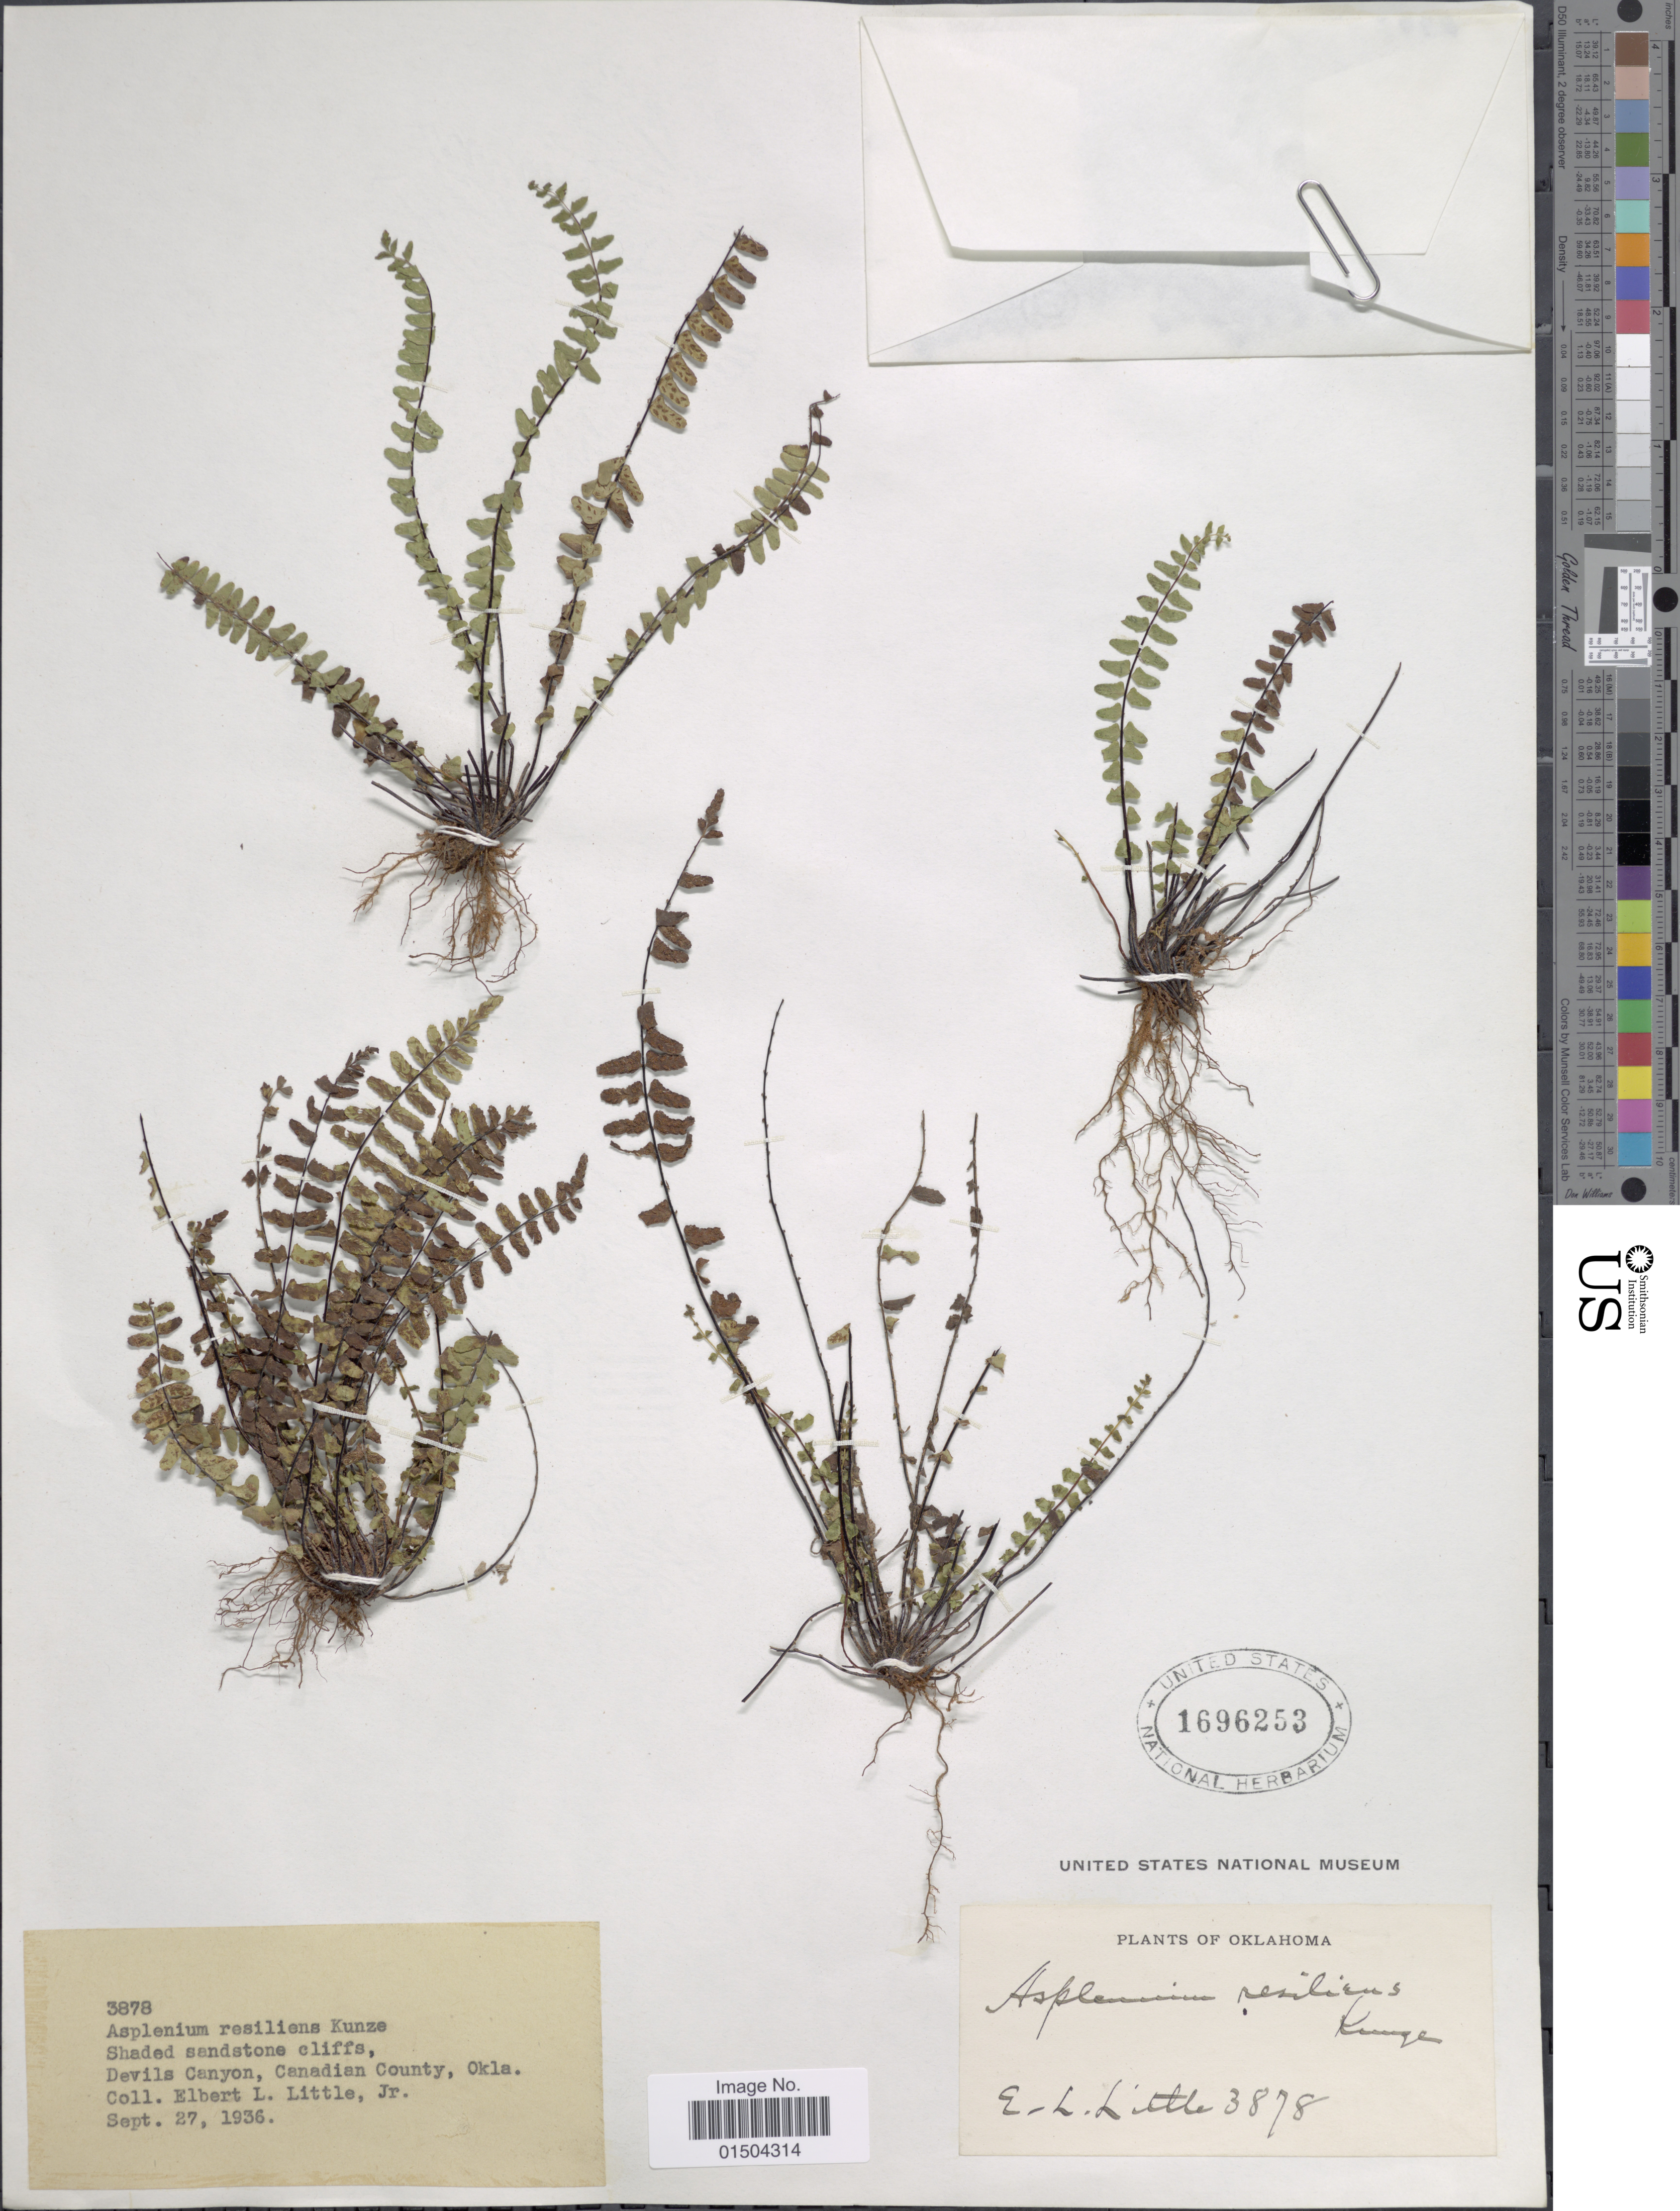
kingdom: Plantae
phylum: Tracheophyta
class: Polypodiopsida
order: Polypodiales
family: Aspleniaceae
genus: Asplenium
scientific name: Asplenium resiliens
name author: Kunze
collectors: E. L. Little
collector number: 3878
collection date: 1936-09-27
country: United States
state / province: Oklahoma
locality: Shaded sandstone cliffs, Devils Canyon, Canadian County.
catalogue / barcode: US 1696253